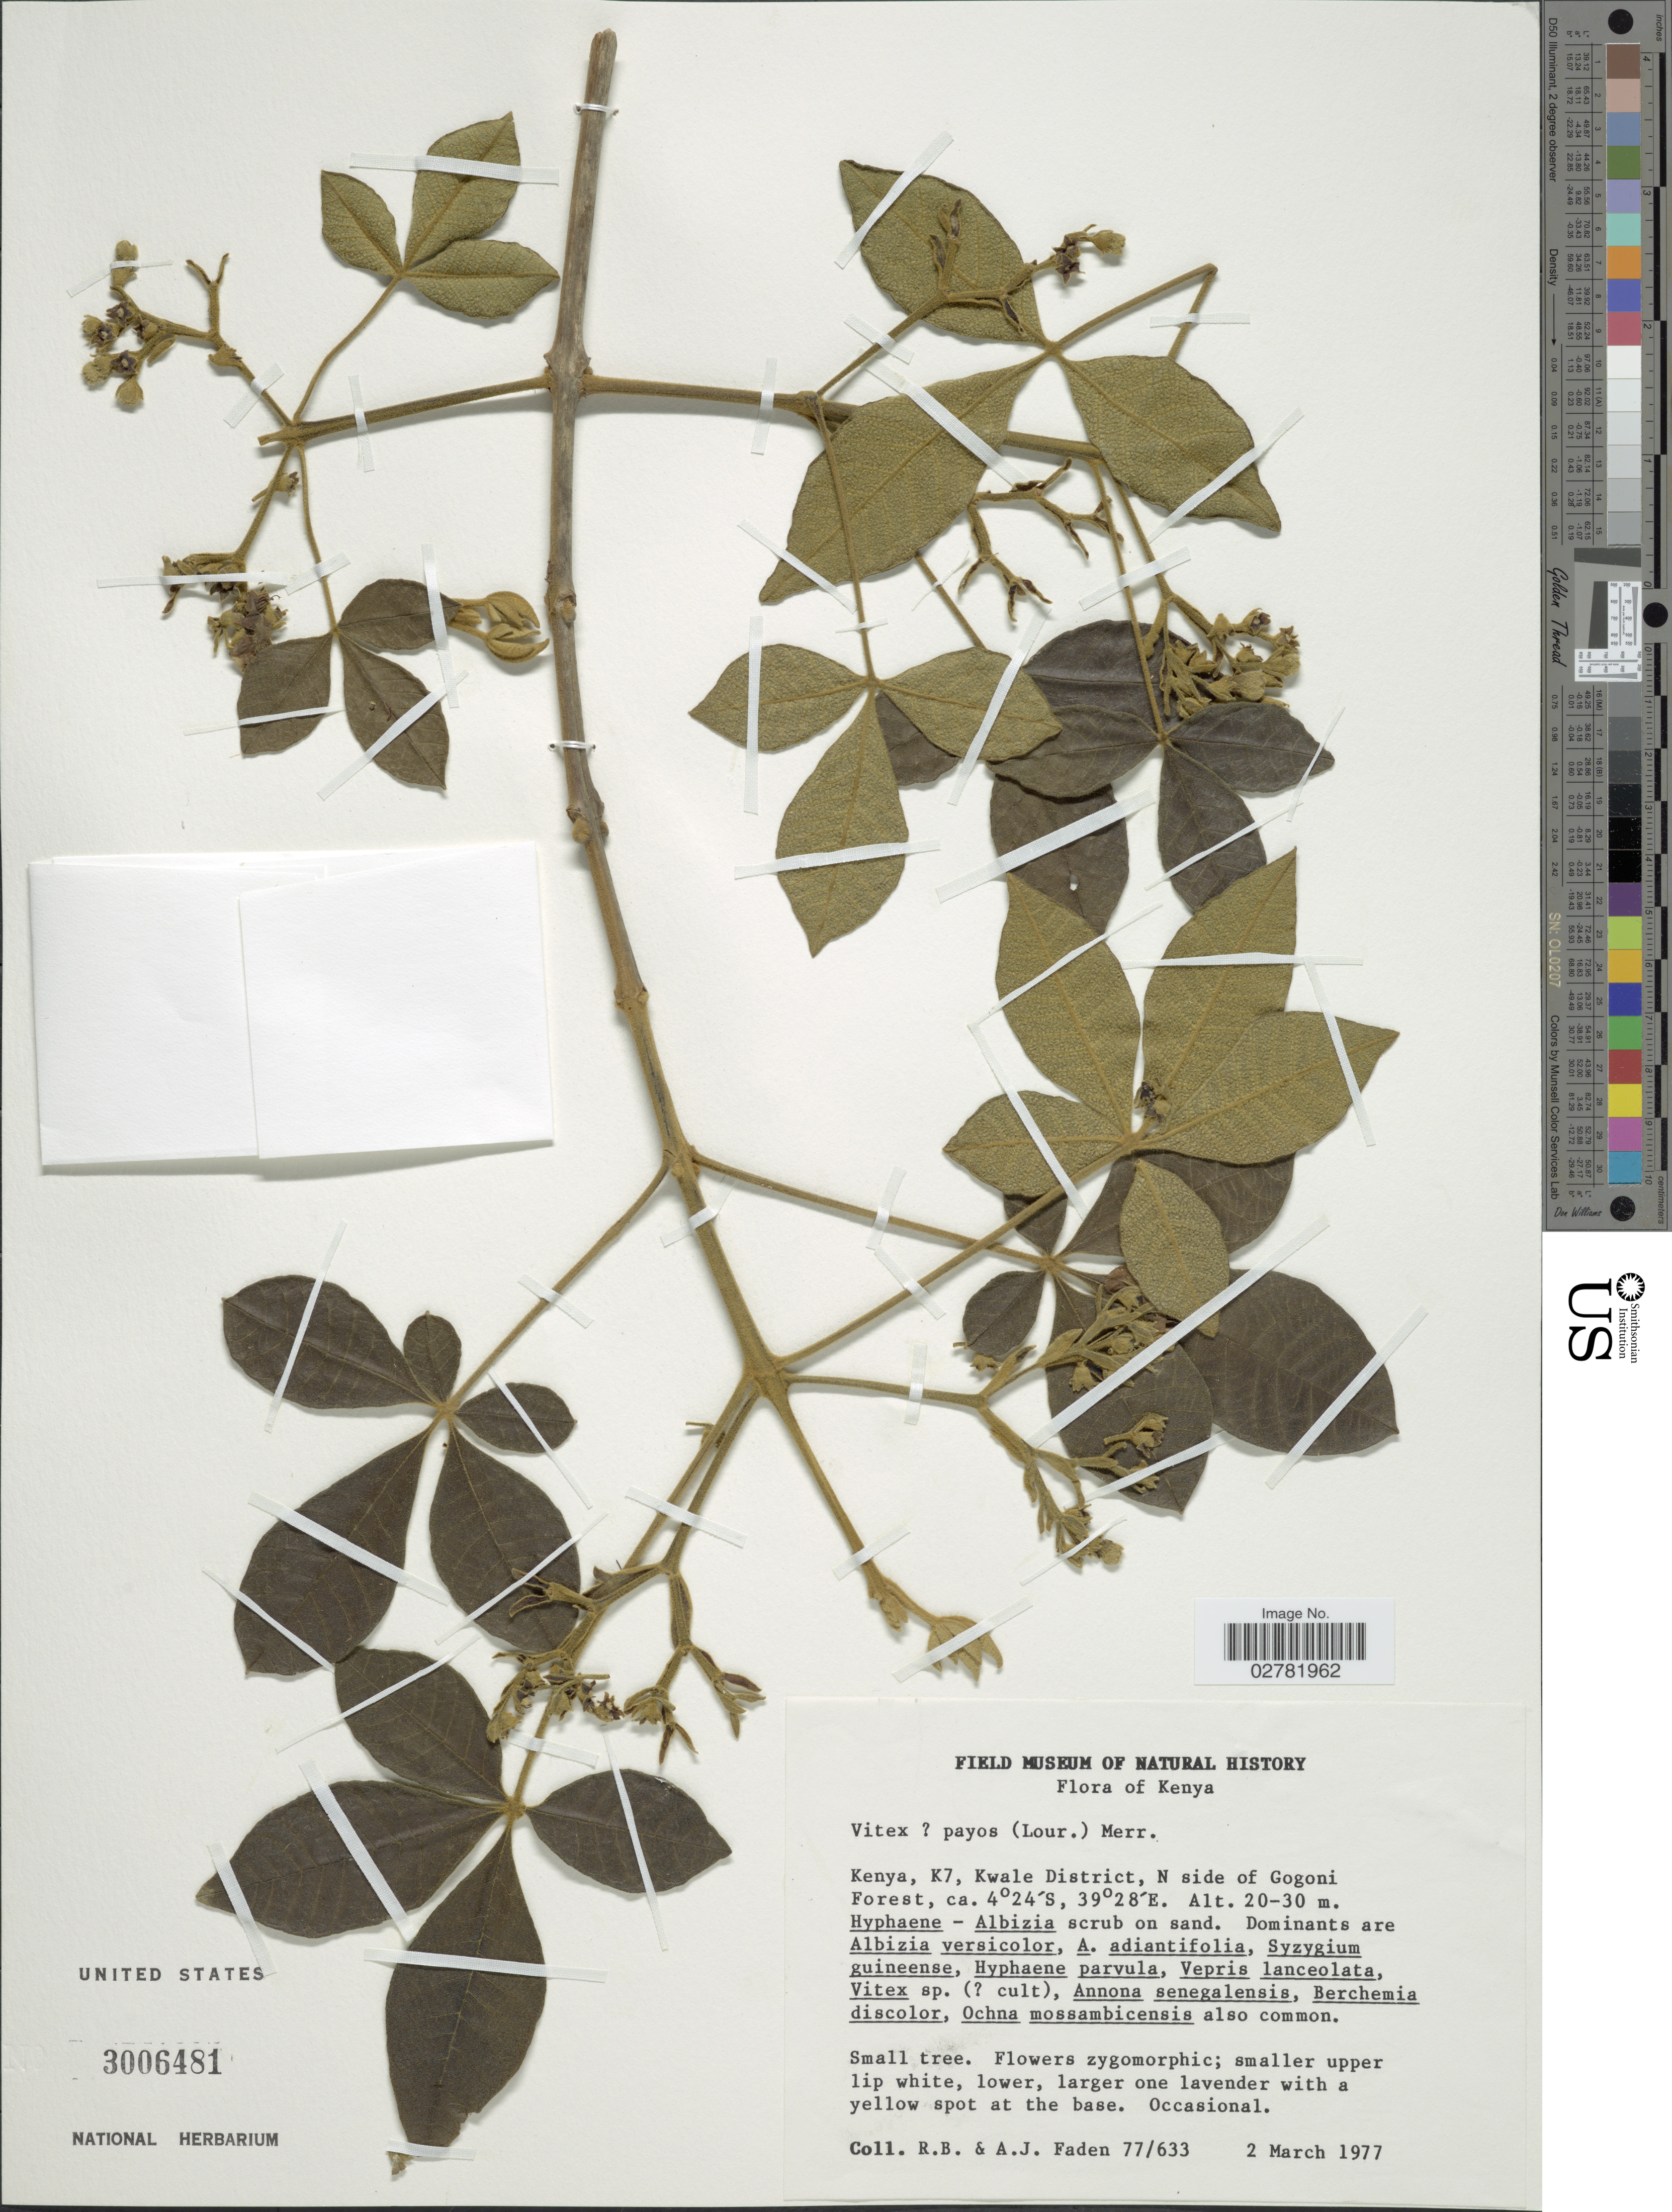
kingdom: Plantae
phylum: Tracheophyta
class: Magnoliopsida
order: Lamiales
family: Lamiaceae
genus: Vitex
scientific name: Vitex payos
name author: (Lour.) Merr.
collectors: R. B. Faden & A. J. Faden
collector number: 77/633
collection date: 1977-03-02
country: Kenya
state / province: Kwale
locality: K7, Kwale District, N side of Gogoni Forest.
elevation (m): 20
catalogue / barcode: US 3006481